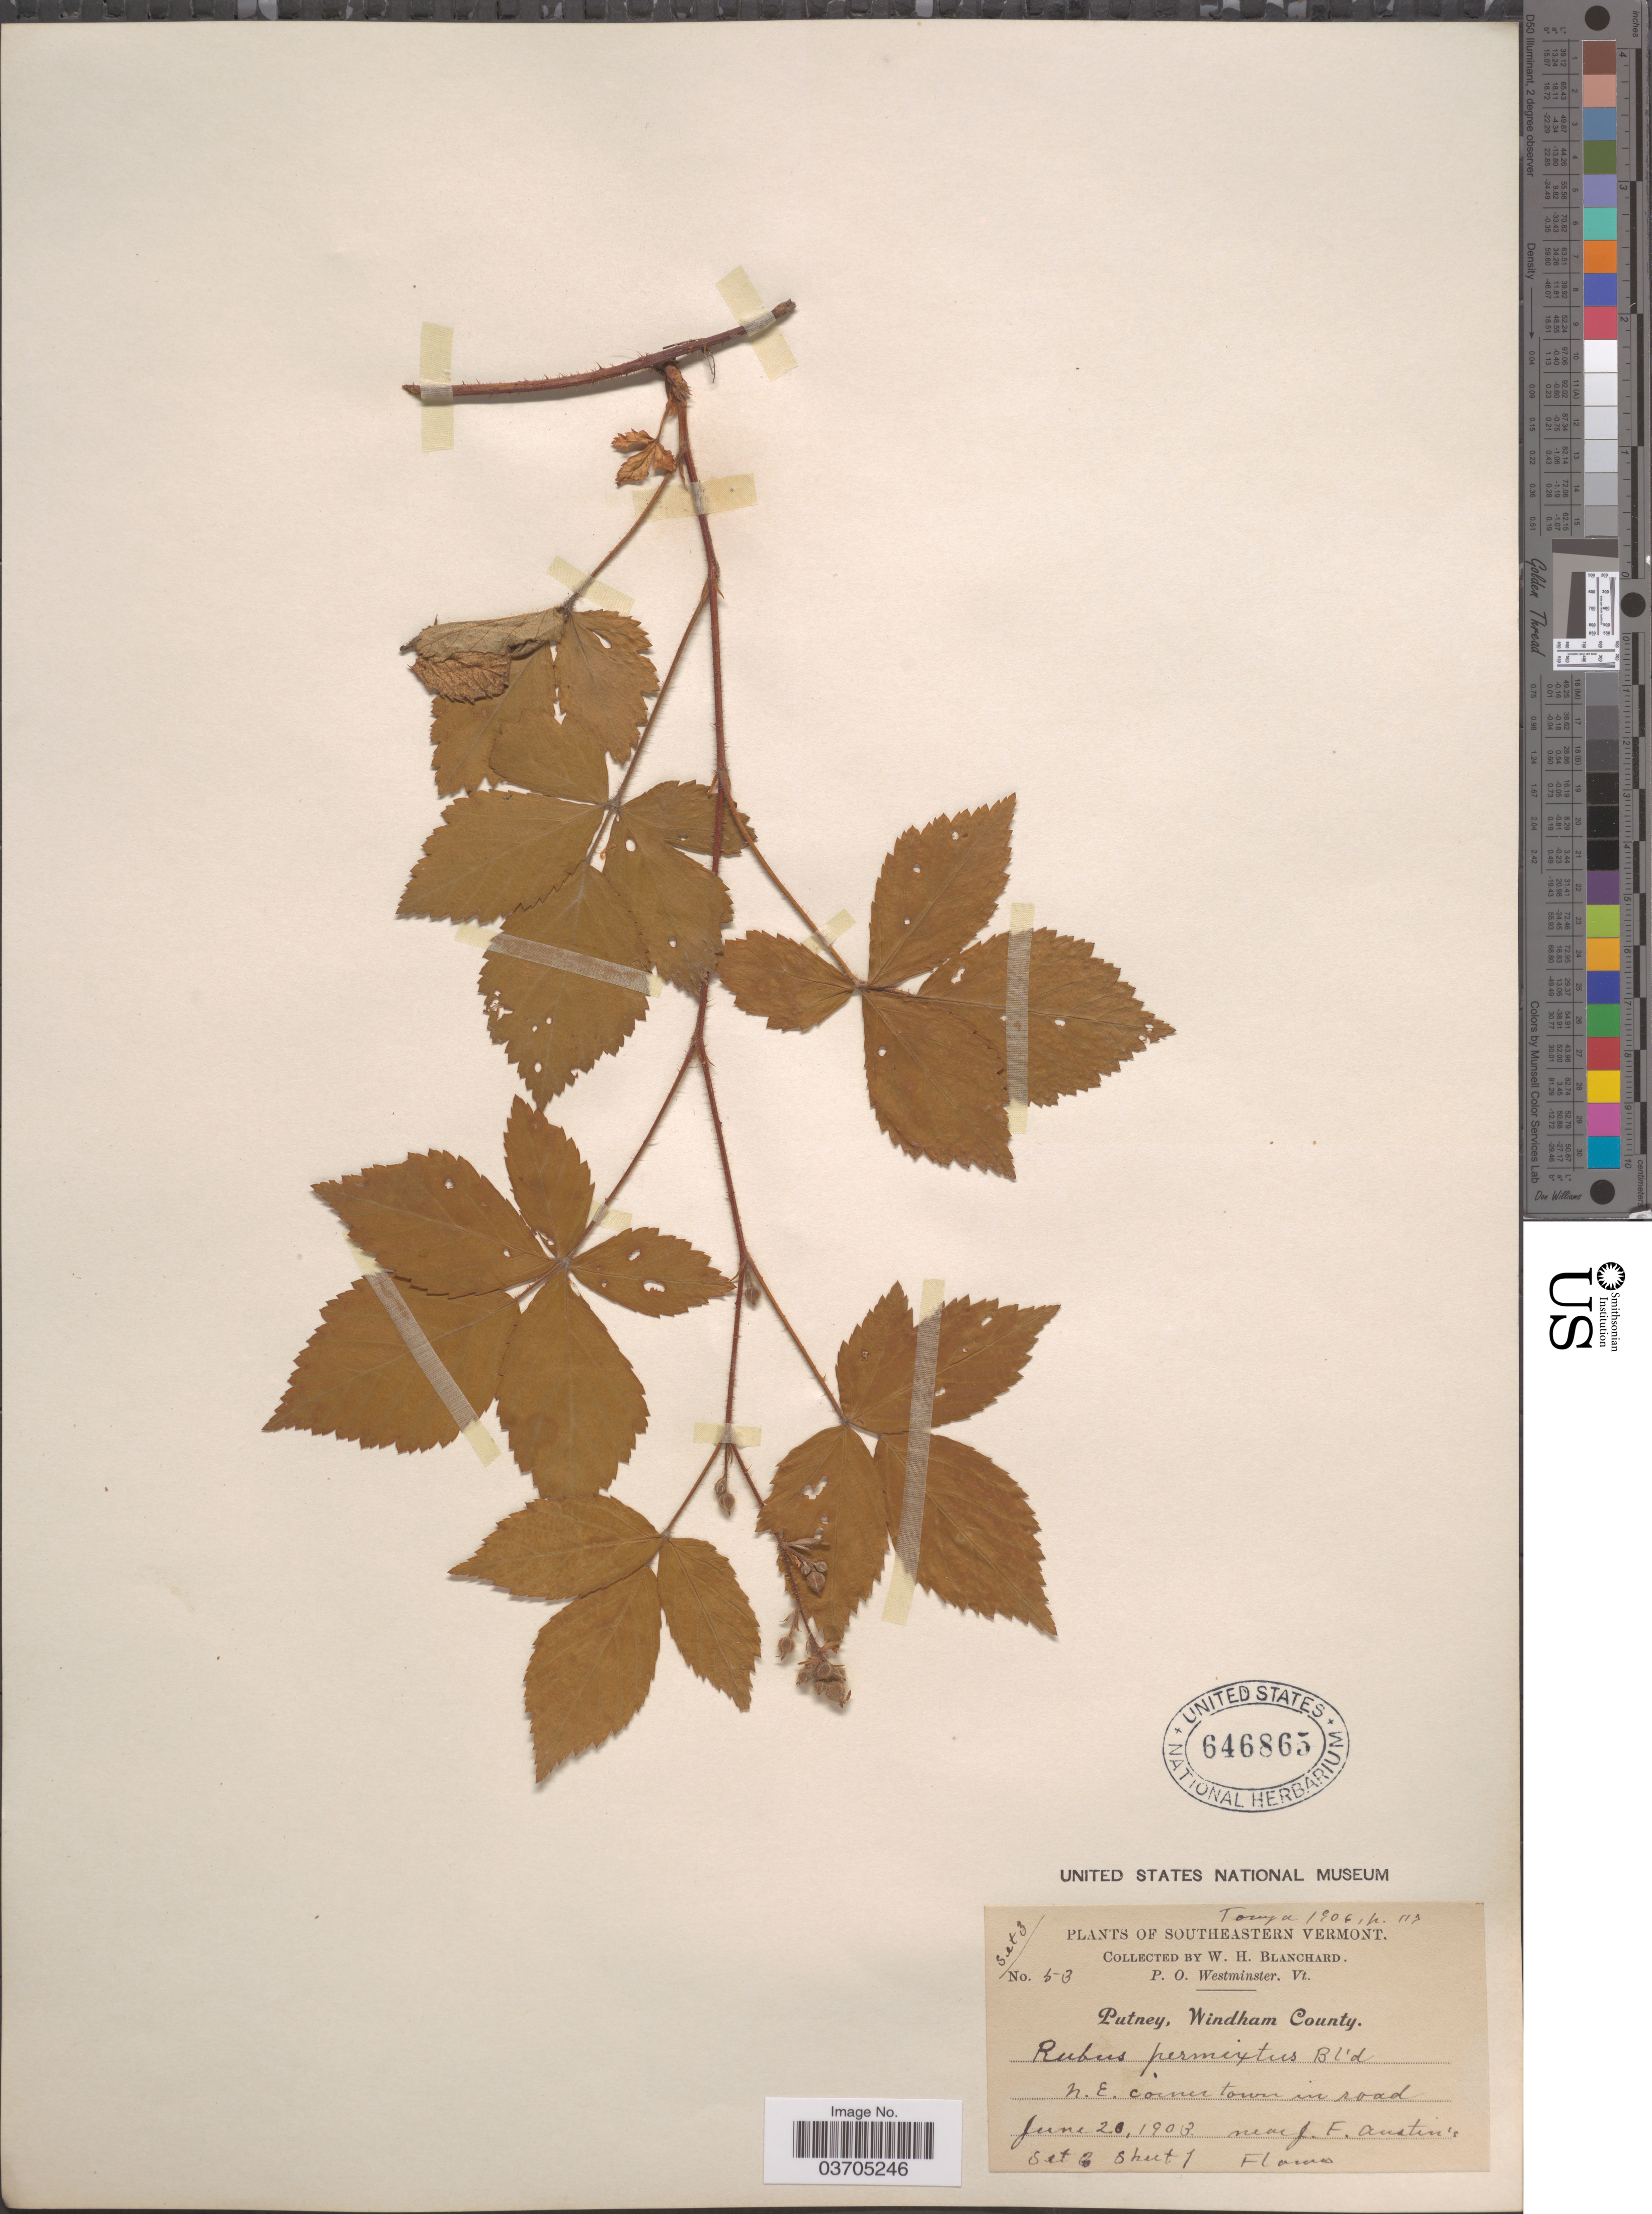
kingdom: Plantae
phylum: Tracheophyta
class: Magnoliopsida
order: Rosales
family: Rosaceae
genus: Rubus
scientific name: Rubus permixtus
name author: Blanch.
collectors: W. H. Blanchard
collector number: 53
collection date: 1903-06-20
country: United States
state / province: Vermont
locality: Southeastern Vermont. Putney, Windham County. N. E. corner town in road near J.F. Austin's Flowers.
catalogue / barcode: US 646865